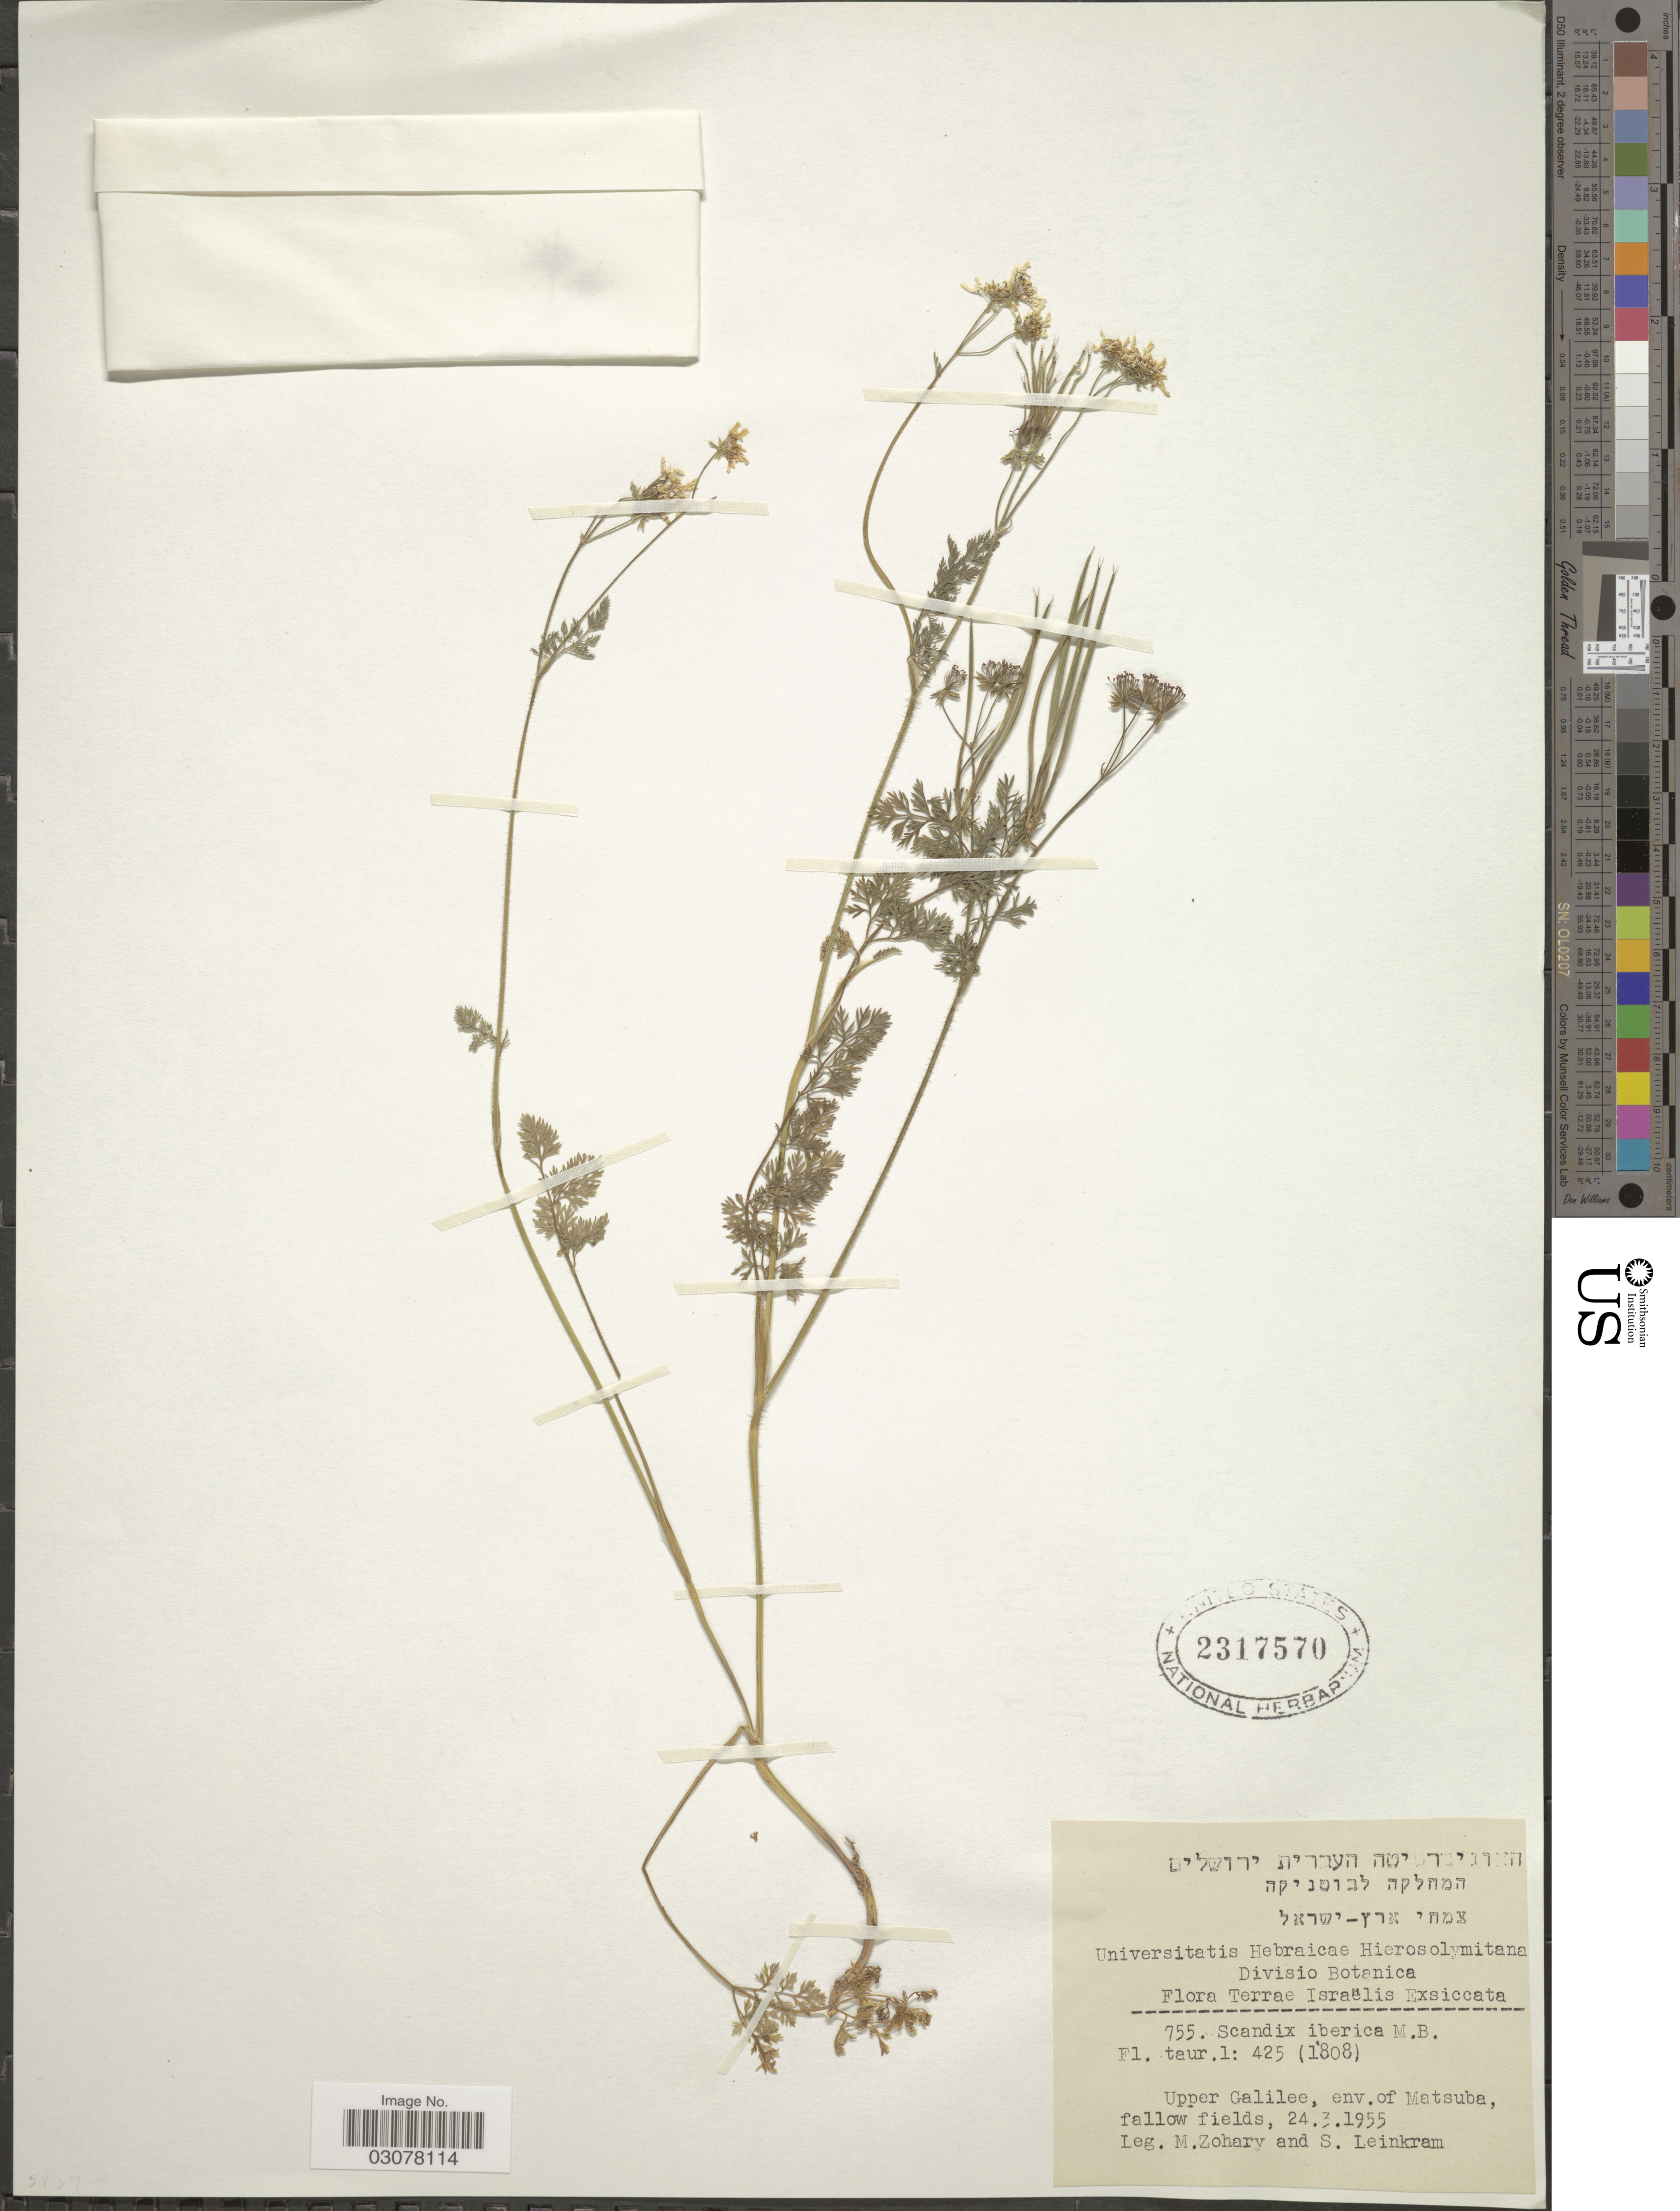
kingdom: Plantae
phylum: Tracheophyta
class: Magnoliopsida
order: Apiales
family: Apiaceae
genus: Scandix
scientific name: Scandix iberica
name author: M. Bieb.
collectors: M. Zohary & Leinkram, S.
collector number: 755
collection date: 1955-03-24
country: Israel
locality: Terrae Israëlis. Upper Galilee, env. of Matsuba.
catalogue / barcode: US 2317570